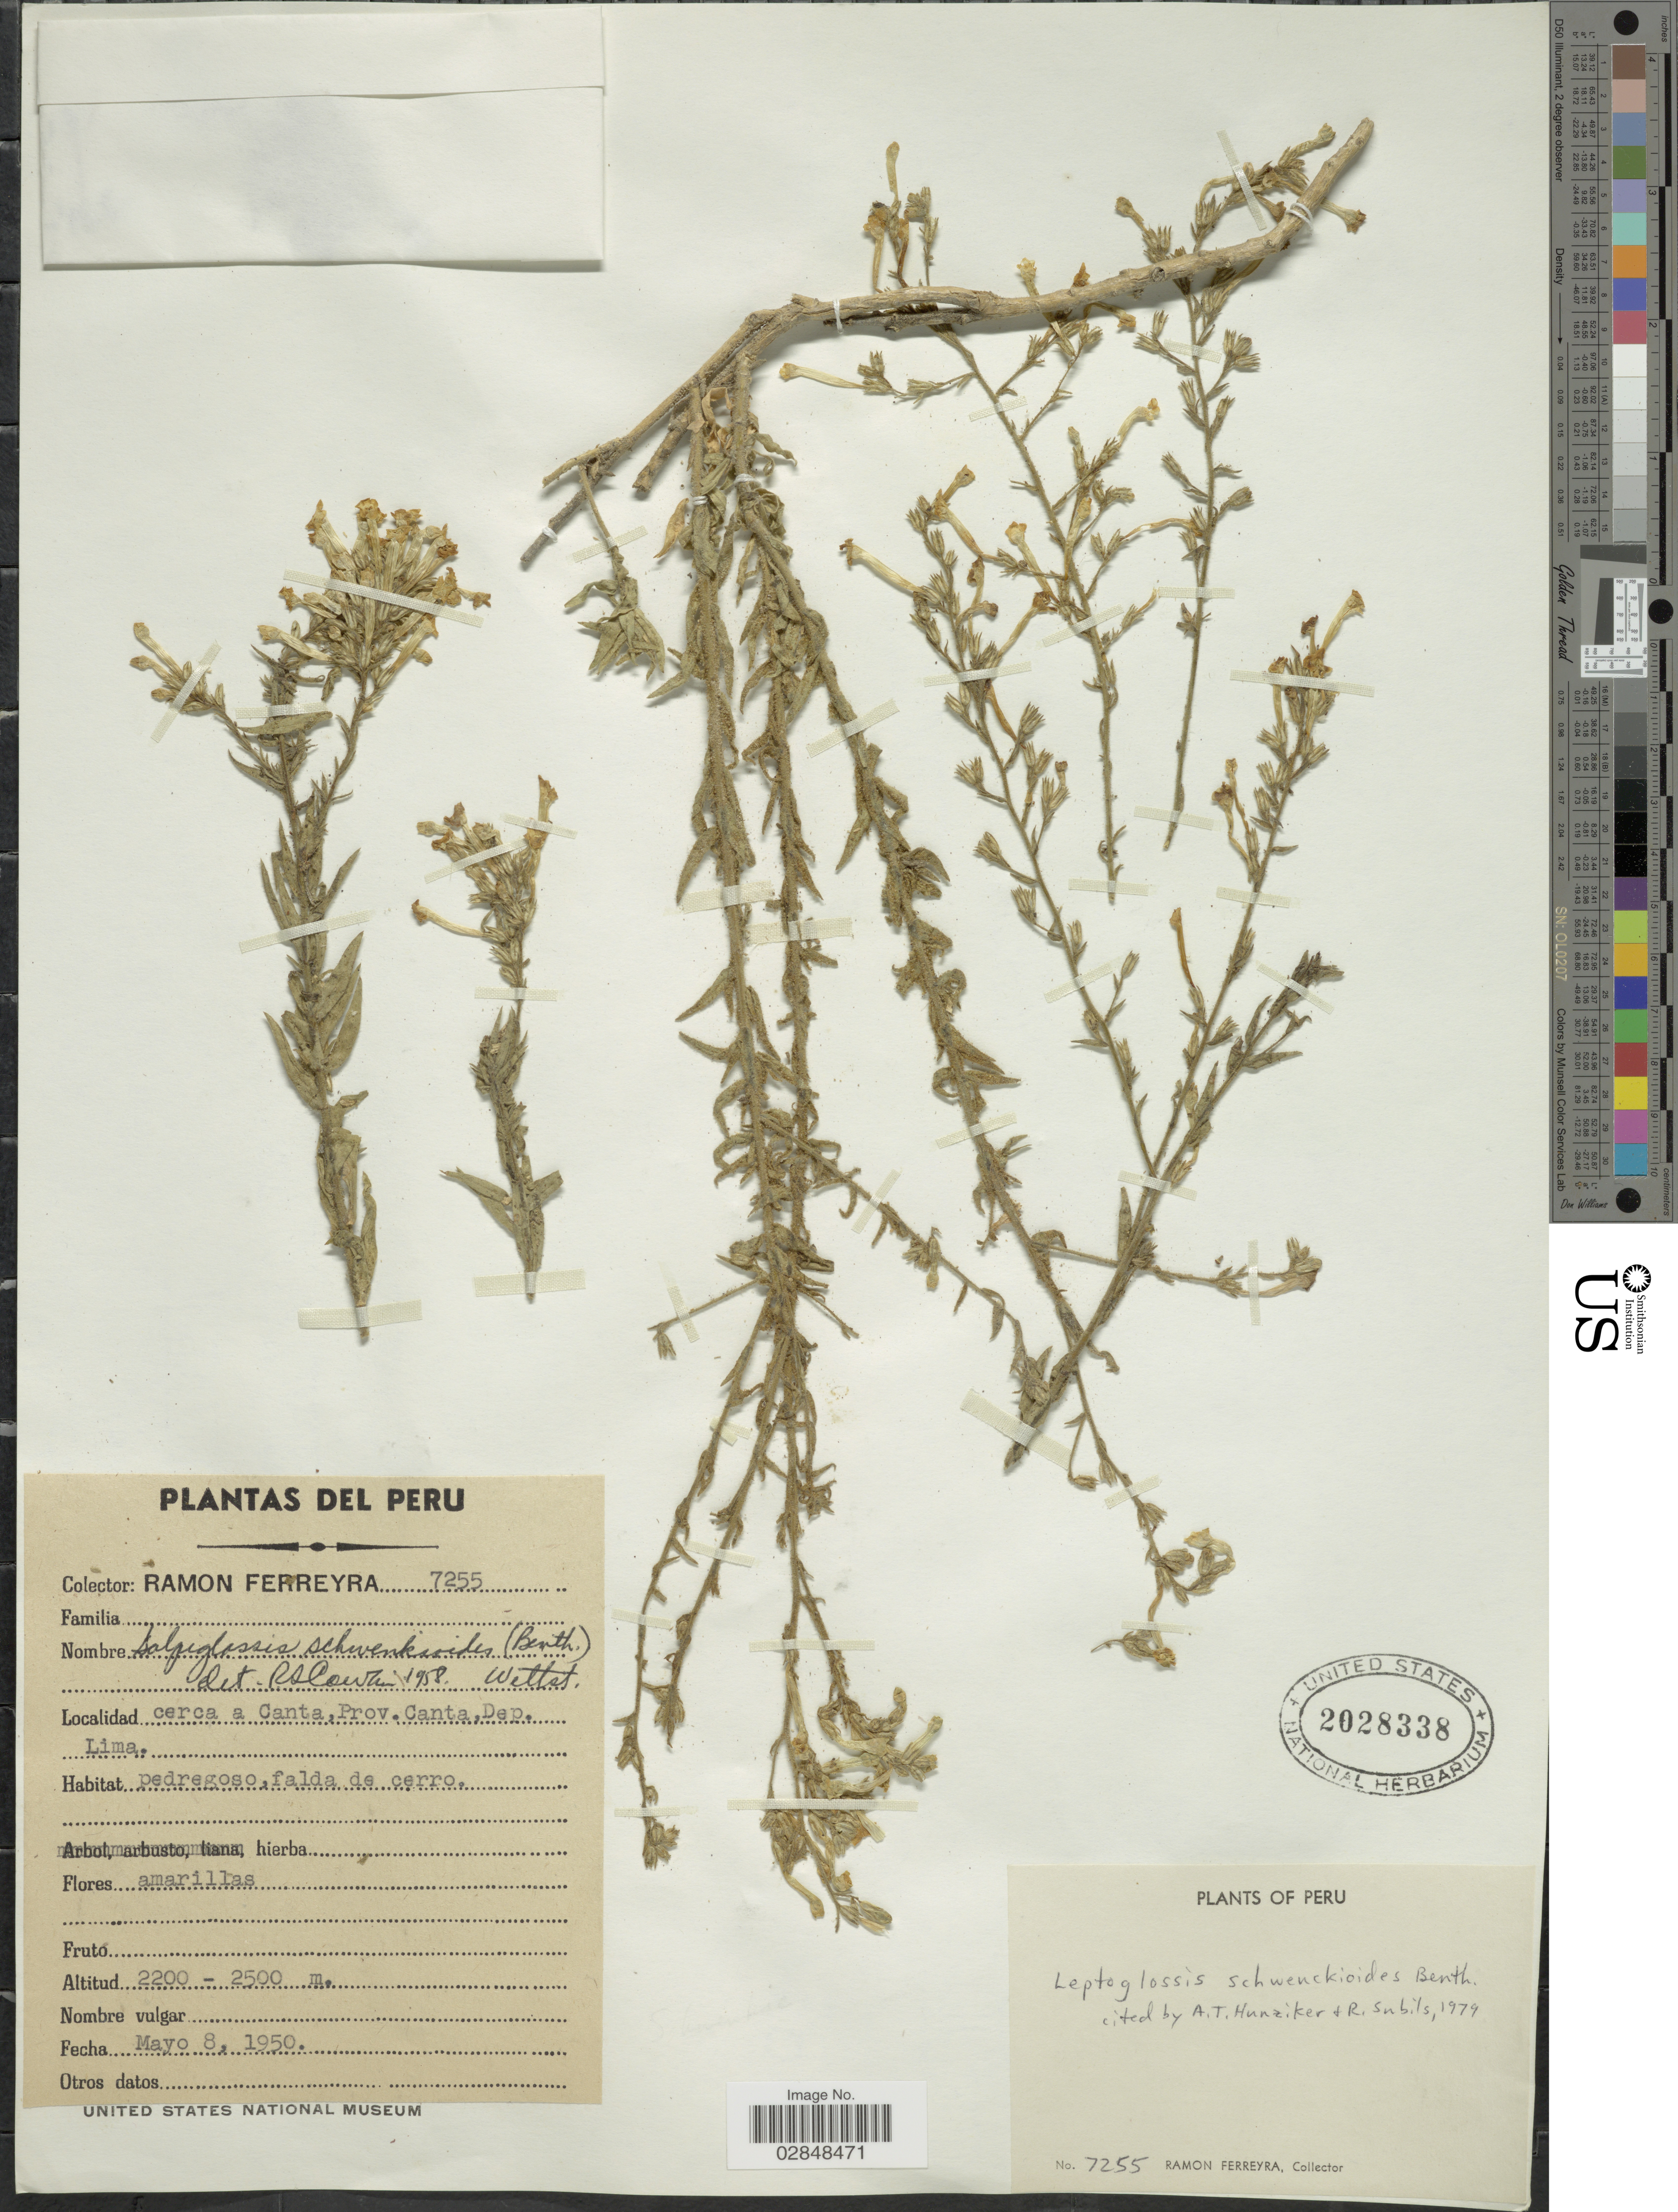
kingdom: Plantae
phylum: Tracheophyta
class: Magnoliopsida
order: Solanales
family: Solanaceae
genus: Leptoglossis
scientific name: Leptoglossis schwenckioides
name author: Benth.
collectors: R. A. Ferreyra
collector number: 7255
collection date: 1950-05-08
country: Peru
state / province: Lima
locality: Cerca a Canta, Prov. Canta, Dep. Lima.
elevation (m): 2200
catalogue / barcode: US 2028338